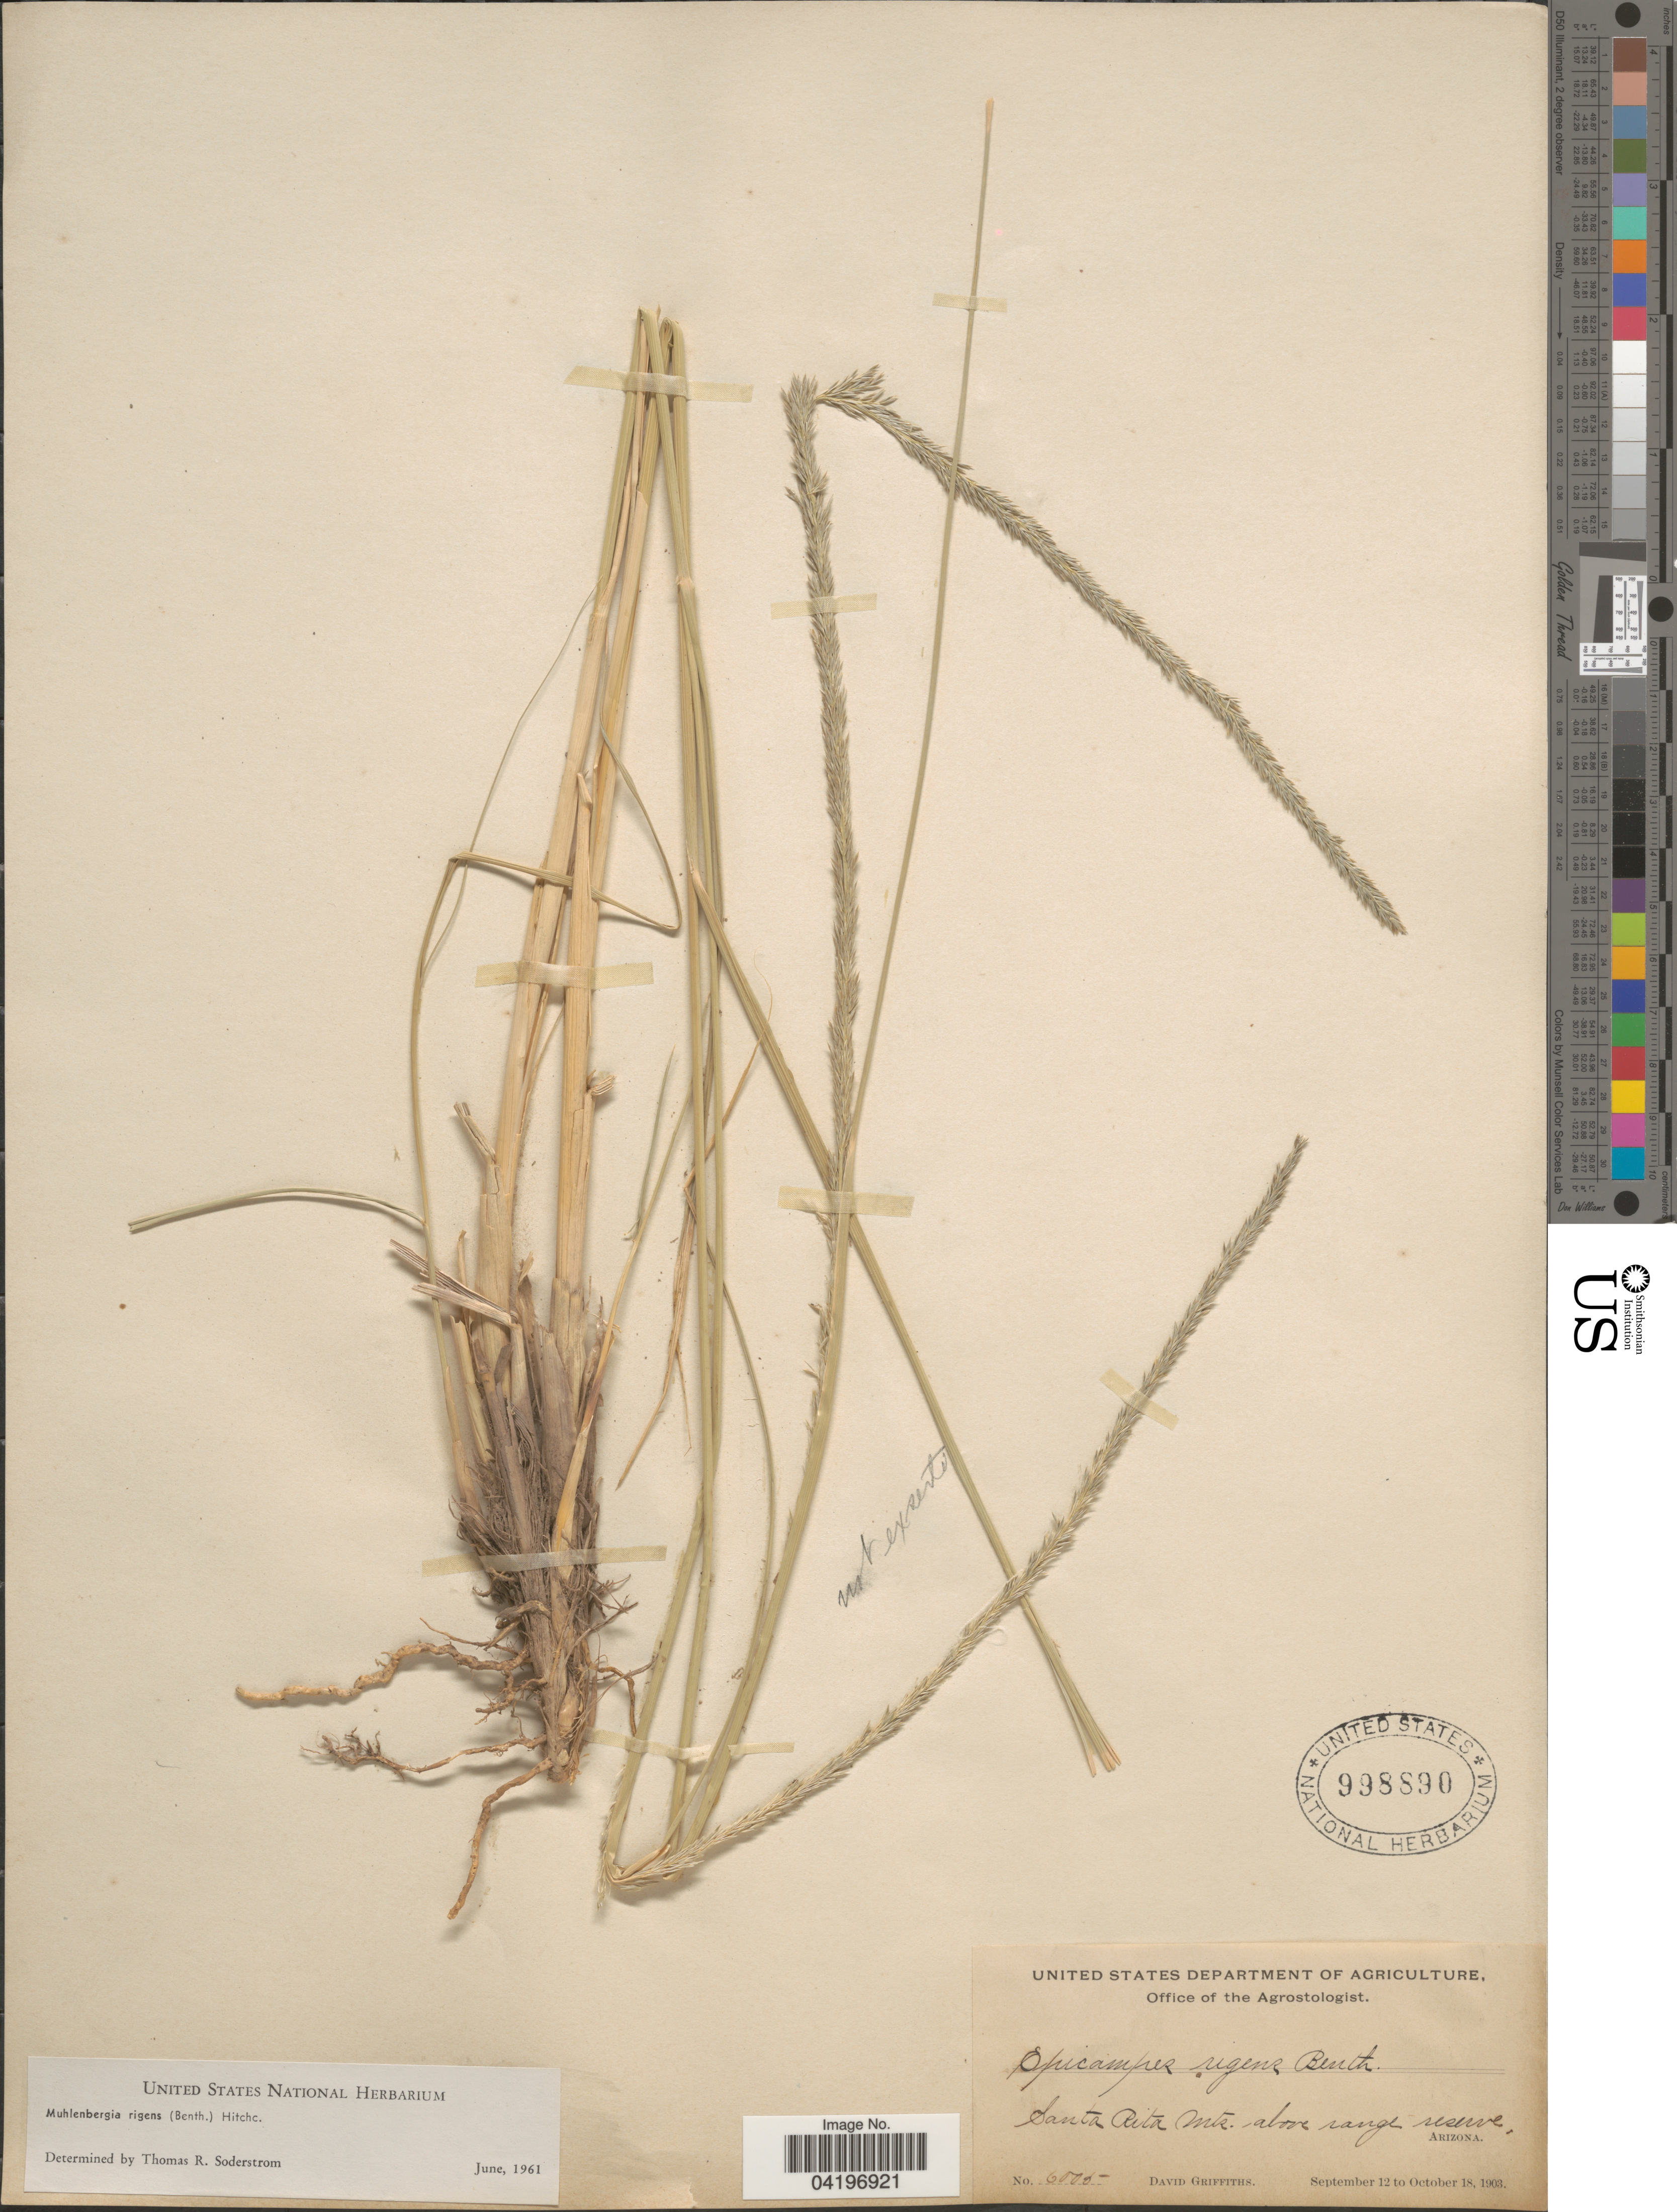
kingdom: Plantae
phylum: Tracheophyta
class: Liliopsida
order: Poales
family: Poaceae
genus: Muhlenbergia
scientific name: Muhlenbergia rigens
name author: (Benth.) Hitchc.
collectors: D. Griffiths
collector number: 6005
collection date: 1903-09-12/1903-10-18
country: United States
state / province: Arizona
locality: Santa Rita Mts. above range reserve.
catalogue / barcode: US 998890